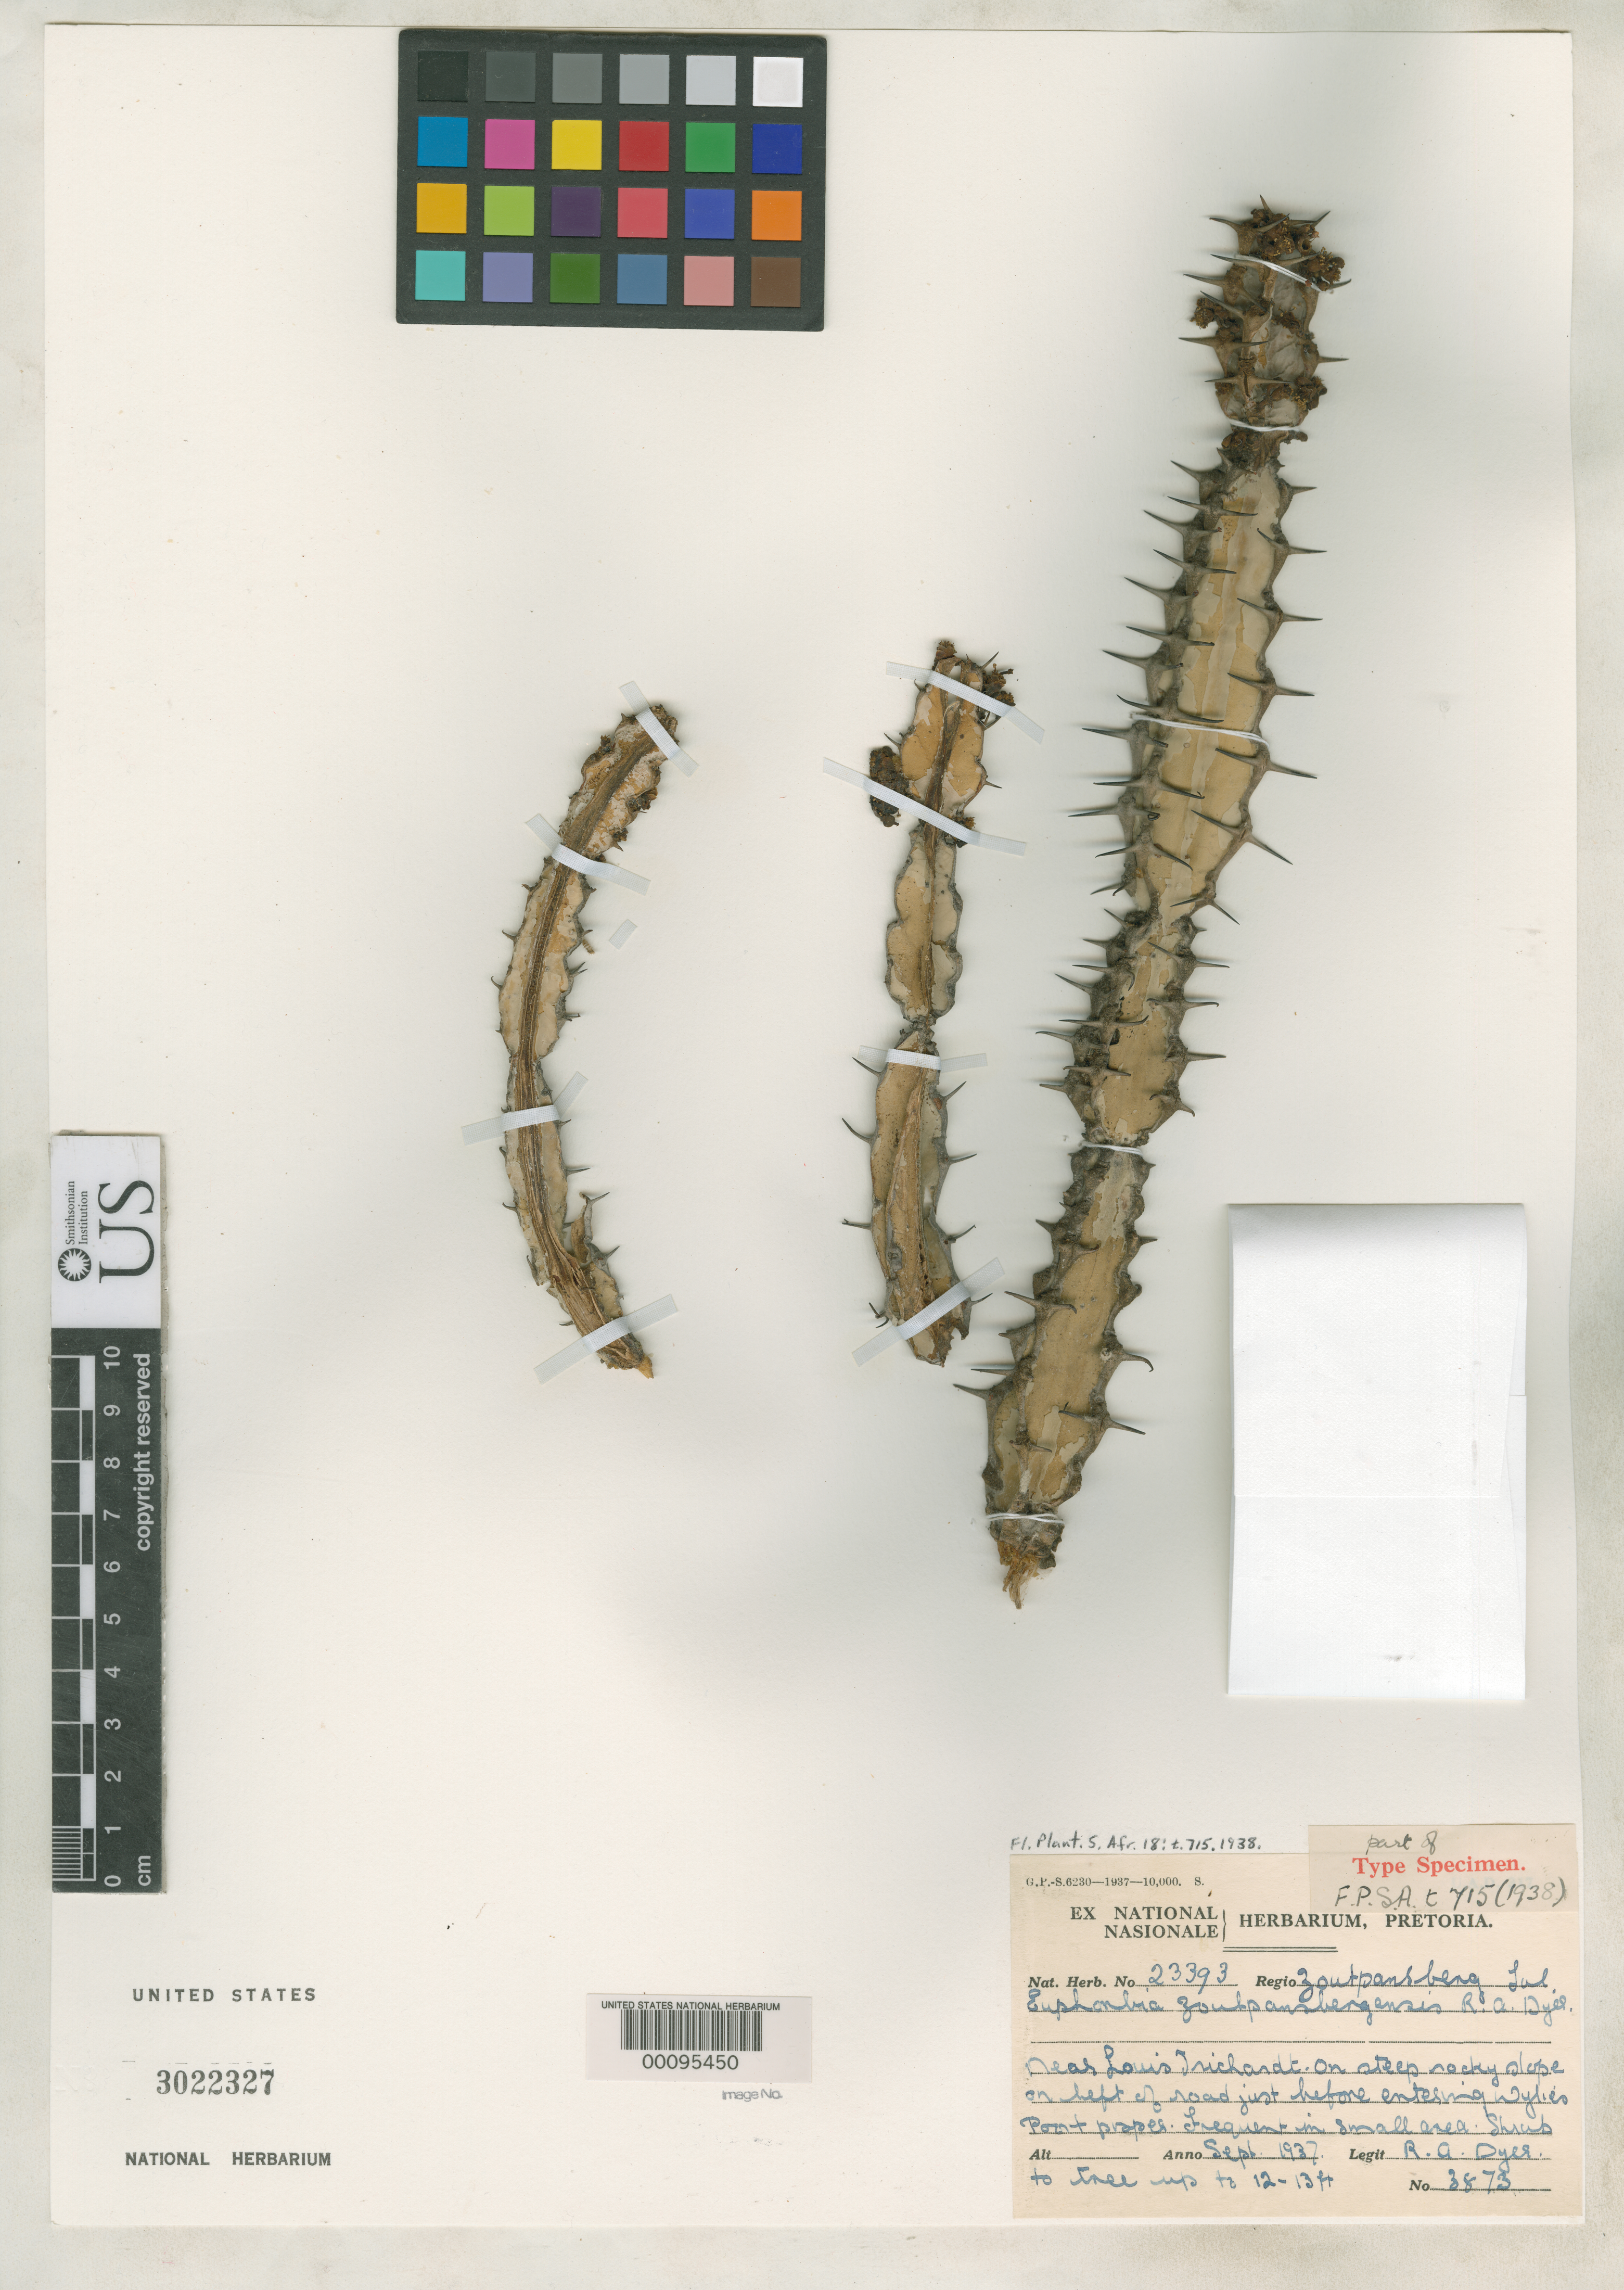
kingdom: Plantae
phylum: Tracheophyta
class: Magnoliopsida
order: Malpighiales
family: Euphorbiaceae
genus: Euphorbia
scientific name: Euphorbia zoutpansbergensis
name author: R.A. Dyer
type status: Isotype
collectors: R. A. Dyer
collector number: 3873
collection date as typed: Sep 1937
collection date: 1937-09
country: South Africa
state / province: Limpopo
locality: S entrance to Wylies Poort. Transvaal, Zoutpansberg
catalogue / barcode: US 3022327